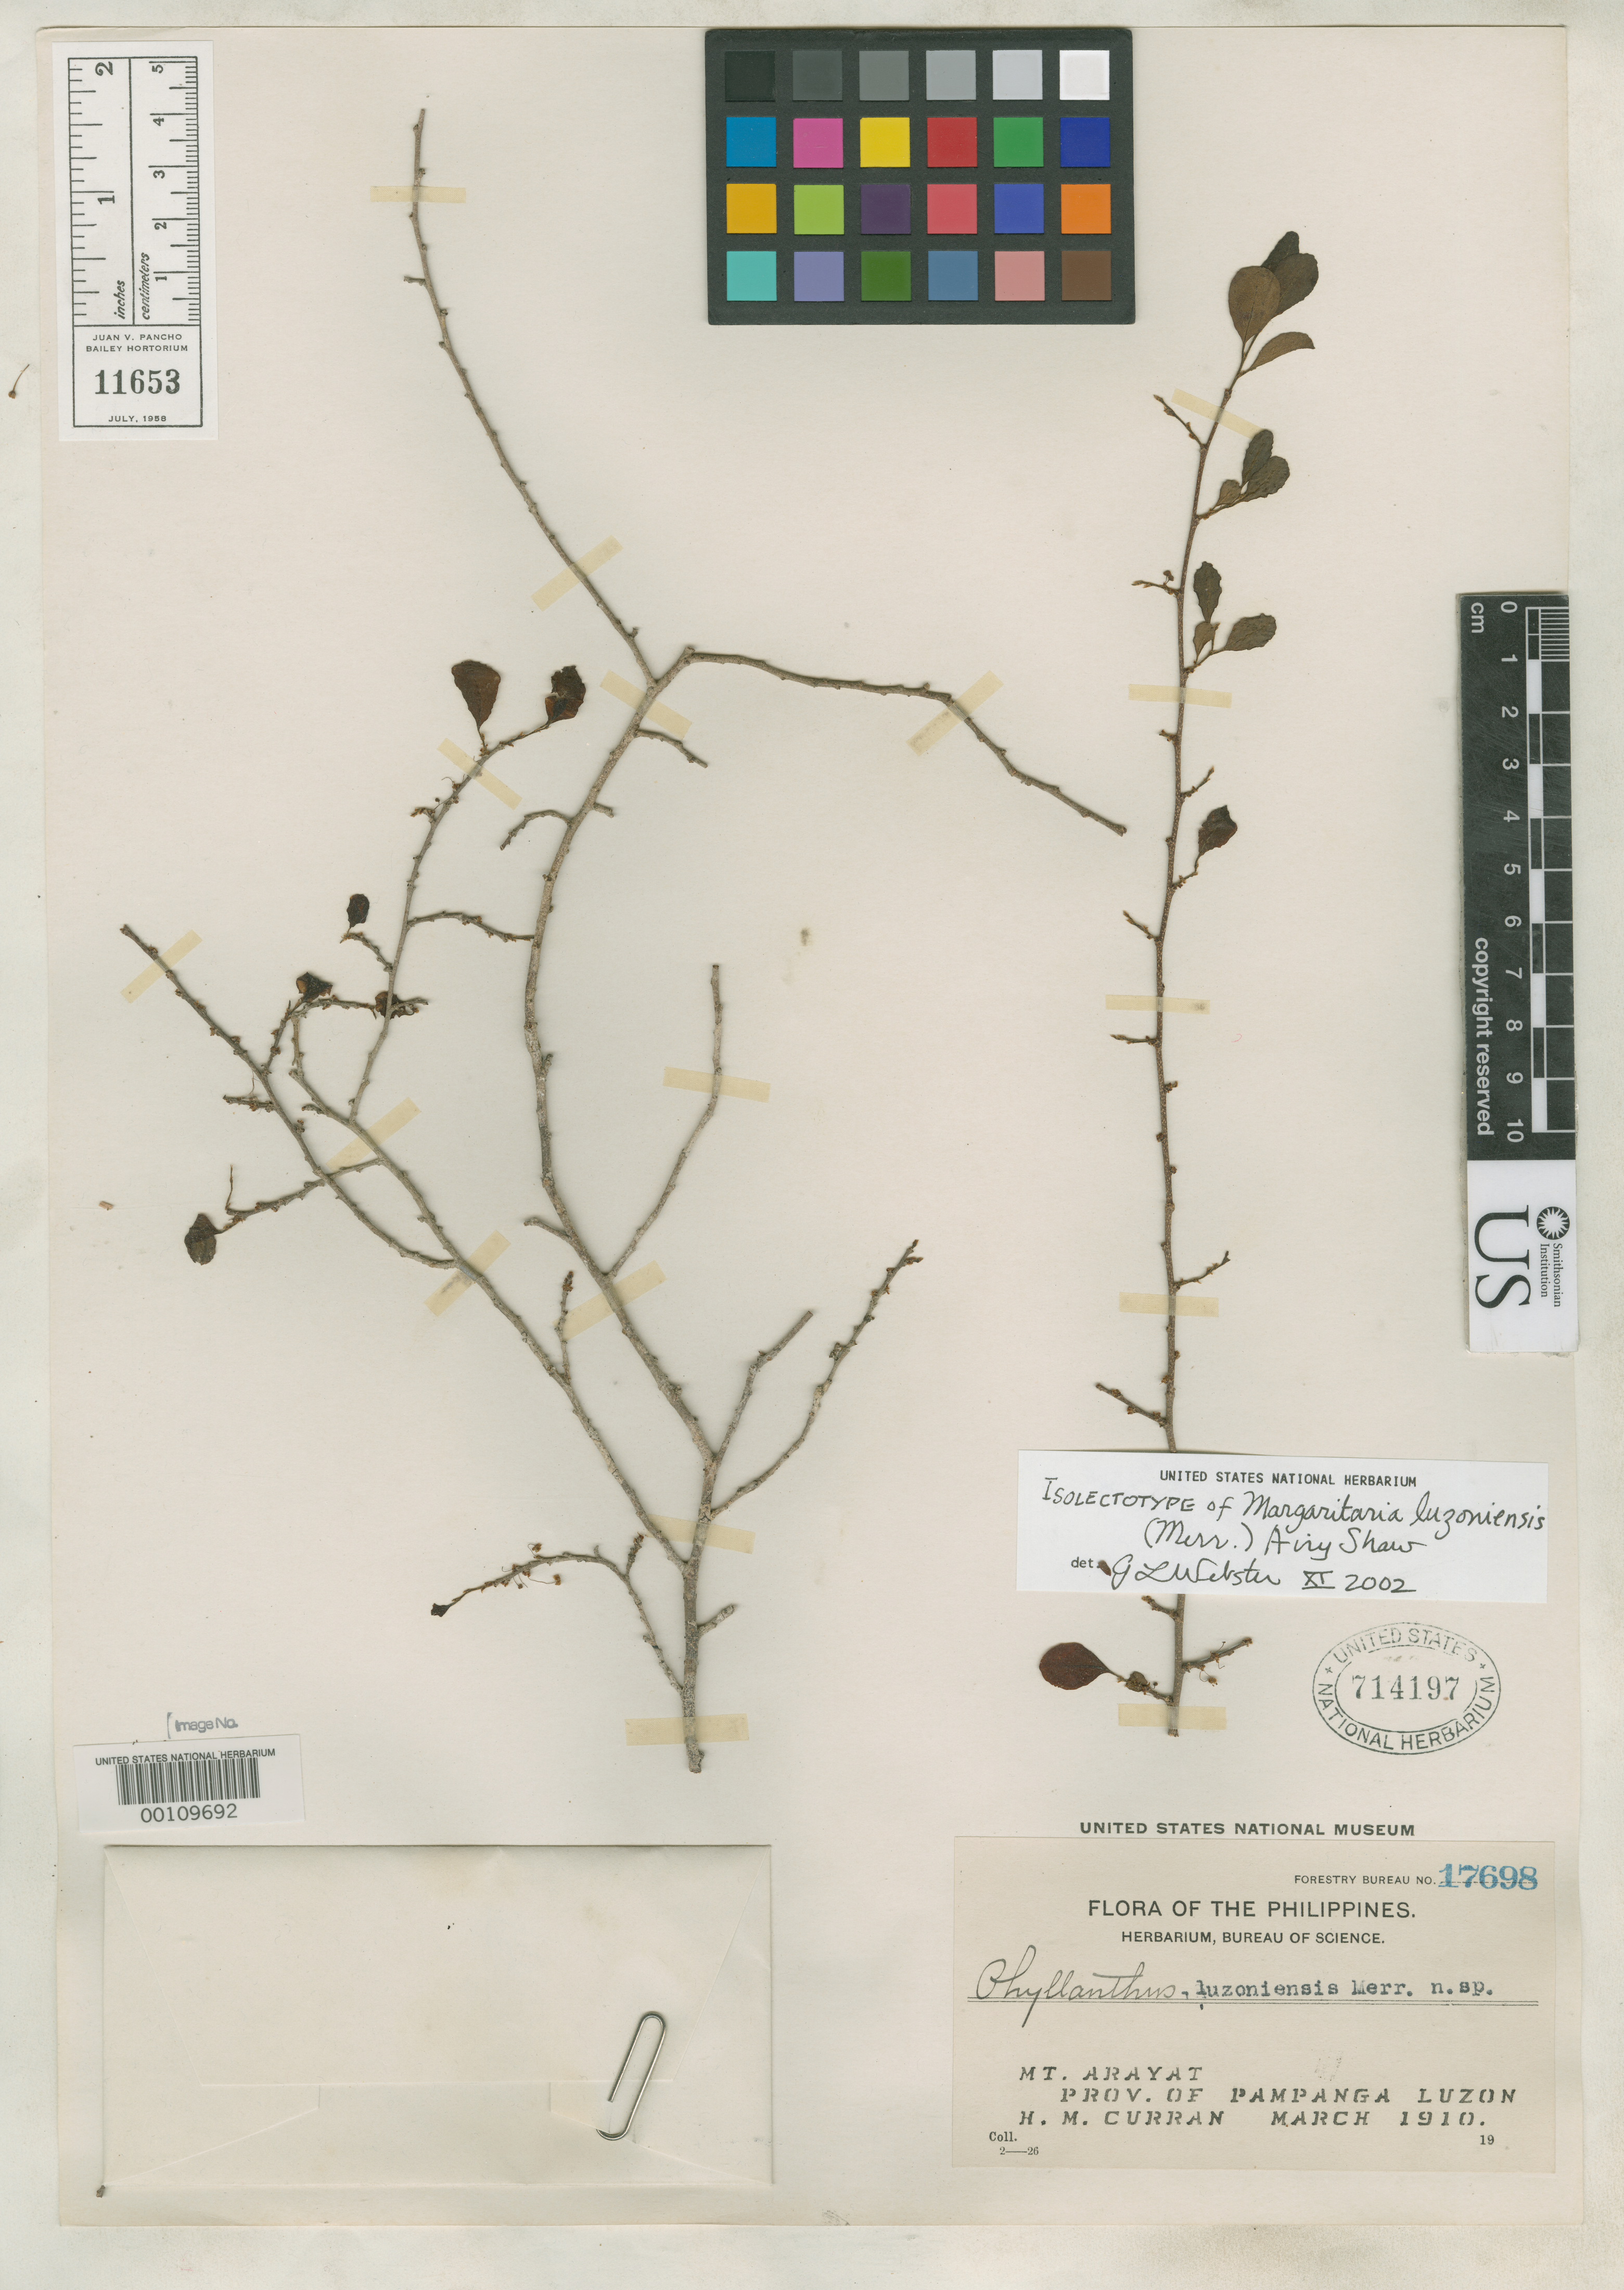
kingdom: Plantae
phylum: Tracheophyta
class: Magnoliopsida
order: Malpighiales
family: Phyllanthaceae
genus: Phyllanthus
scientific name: Phyllanthus luzoniensis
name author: Merr.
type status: Isotype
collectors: H. M. Curran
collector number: For. Bur. 17698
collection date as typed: Mar 1910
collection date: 1910-03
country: Philippines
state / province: Central Luzon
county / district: Pampanga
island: Luzon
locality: Mt. Arayat.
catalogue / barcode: US 714197